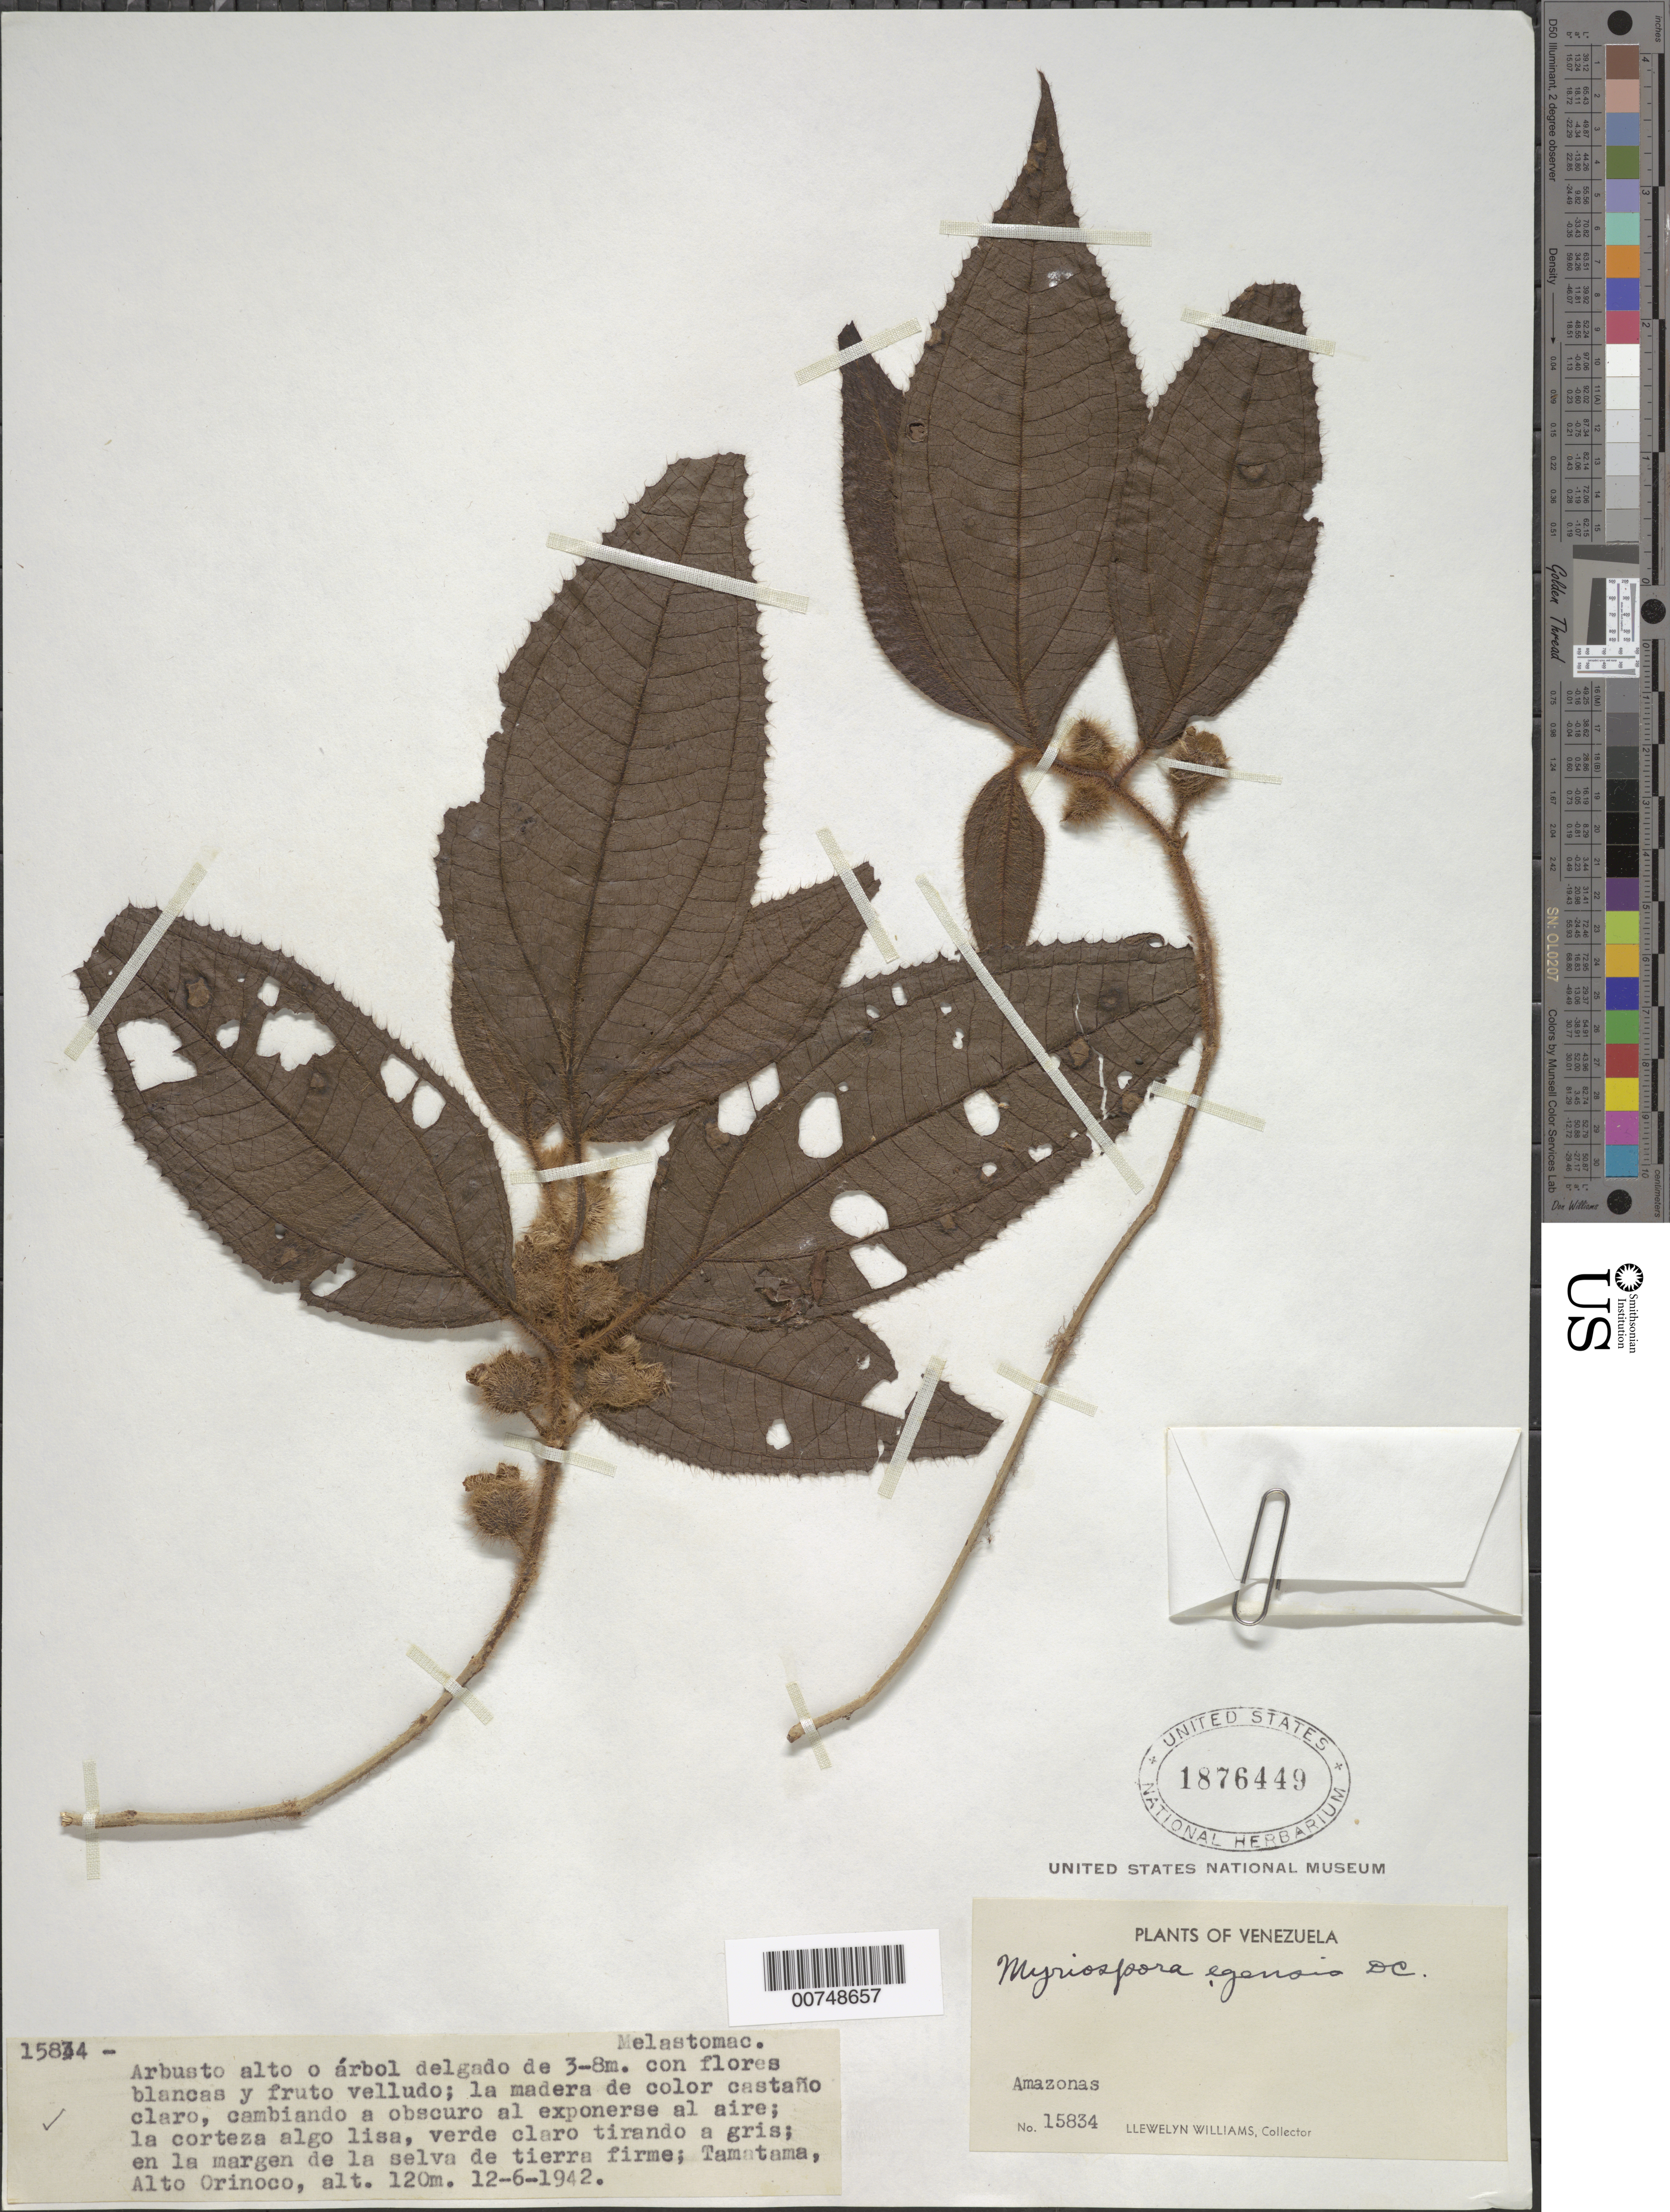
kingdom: Plantae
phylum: Tracheophyta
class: Magnoliopsida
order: Myrtales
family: Melastomataceae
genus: Bellucia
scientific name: Bellucia egensis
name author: (DC.) Penneys et al.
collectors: Ll. Williams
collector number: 15834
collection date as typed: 12-Jun-42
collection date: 1942-06-12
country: Venezuela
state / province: Amazonas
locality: Tamatama, Alto Río Orinoco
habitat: Margen de la selva de tierra firme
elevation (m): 120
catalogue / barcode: US 1876449